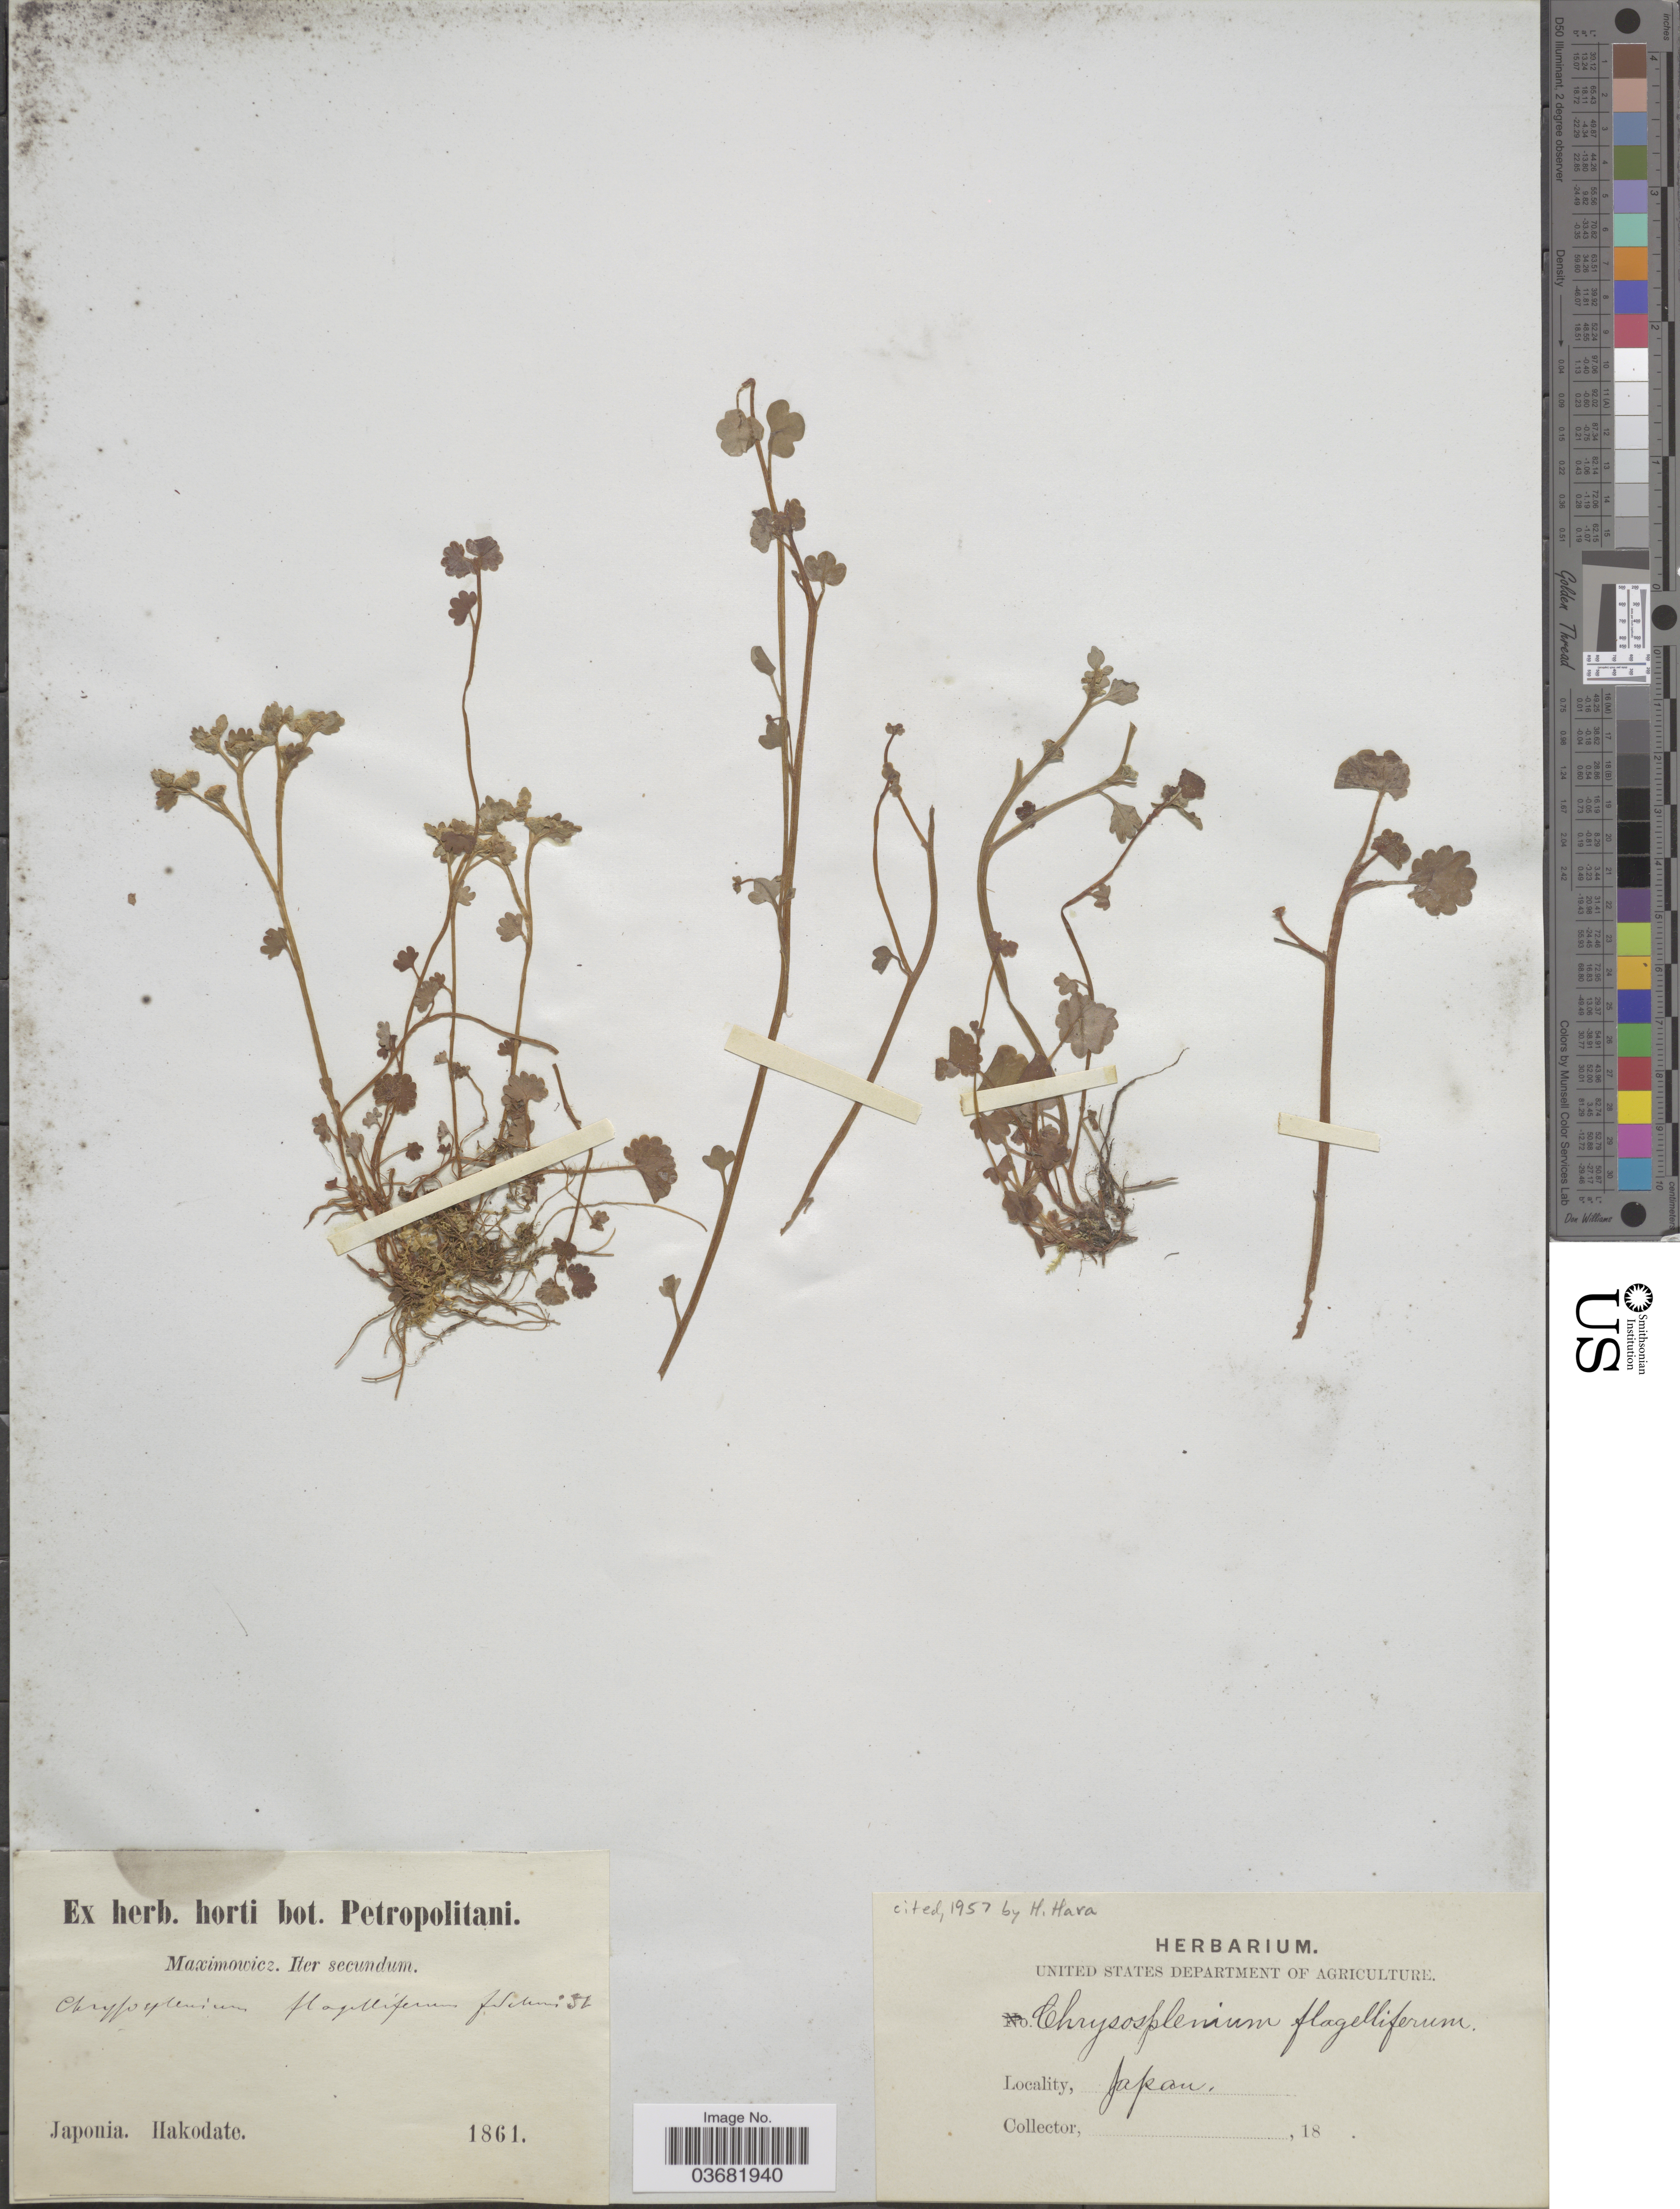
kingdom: Plantae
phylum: Tracheophyta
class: Magnoliopsida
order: Saxifragales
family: Saxifragaceae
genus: Chrysosplenium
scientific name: Chrysosplenium flagelliferum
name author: F. Schmidt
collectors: Maximowicz, --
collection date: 1861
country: Japan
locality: Iter secundum. Hakodate.